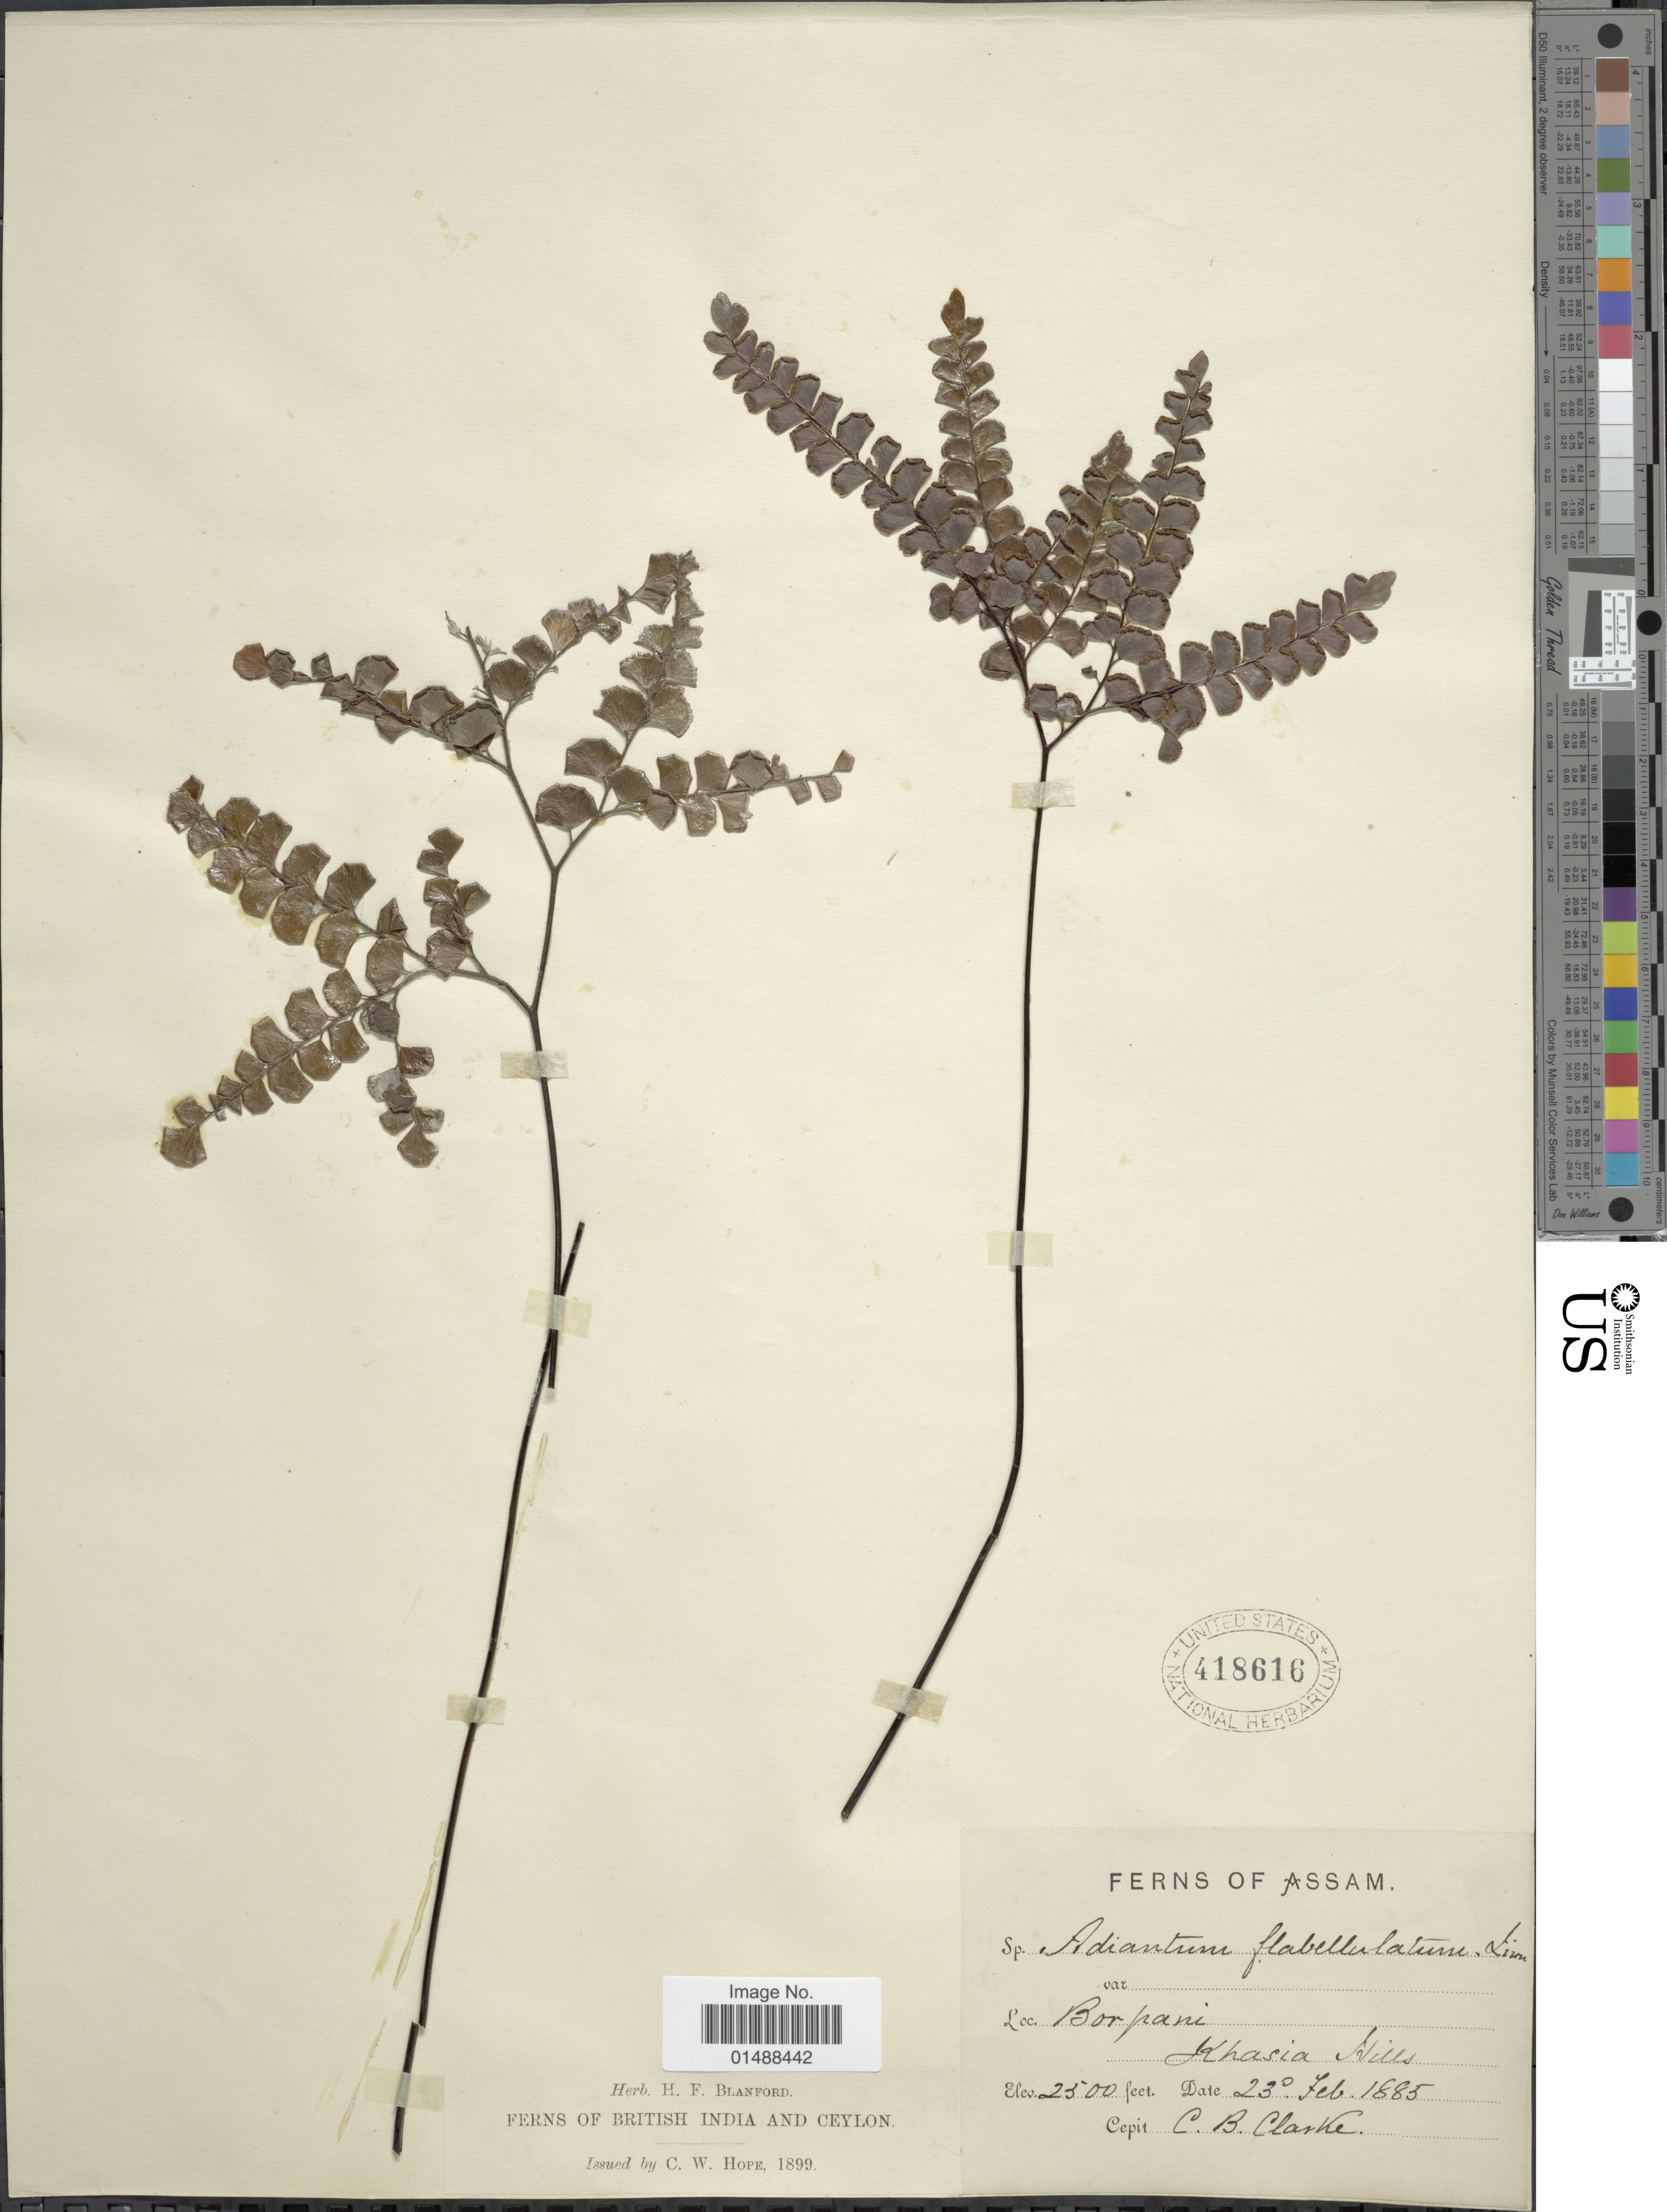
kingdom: Plantae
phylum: Tracheophyta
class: Polypodiopsida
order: Polypodiales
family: Pteridaceae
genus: Adiantum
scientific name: Adiantum flabellulatum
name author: L.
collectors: C. B. Clarke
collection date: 1885-02-23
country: India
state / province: Meghalaya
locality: Assam, Borpani, Khasi Hills.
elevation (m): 762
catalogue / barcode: US 418616